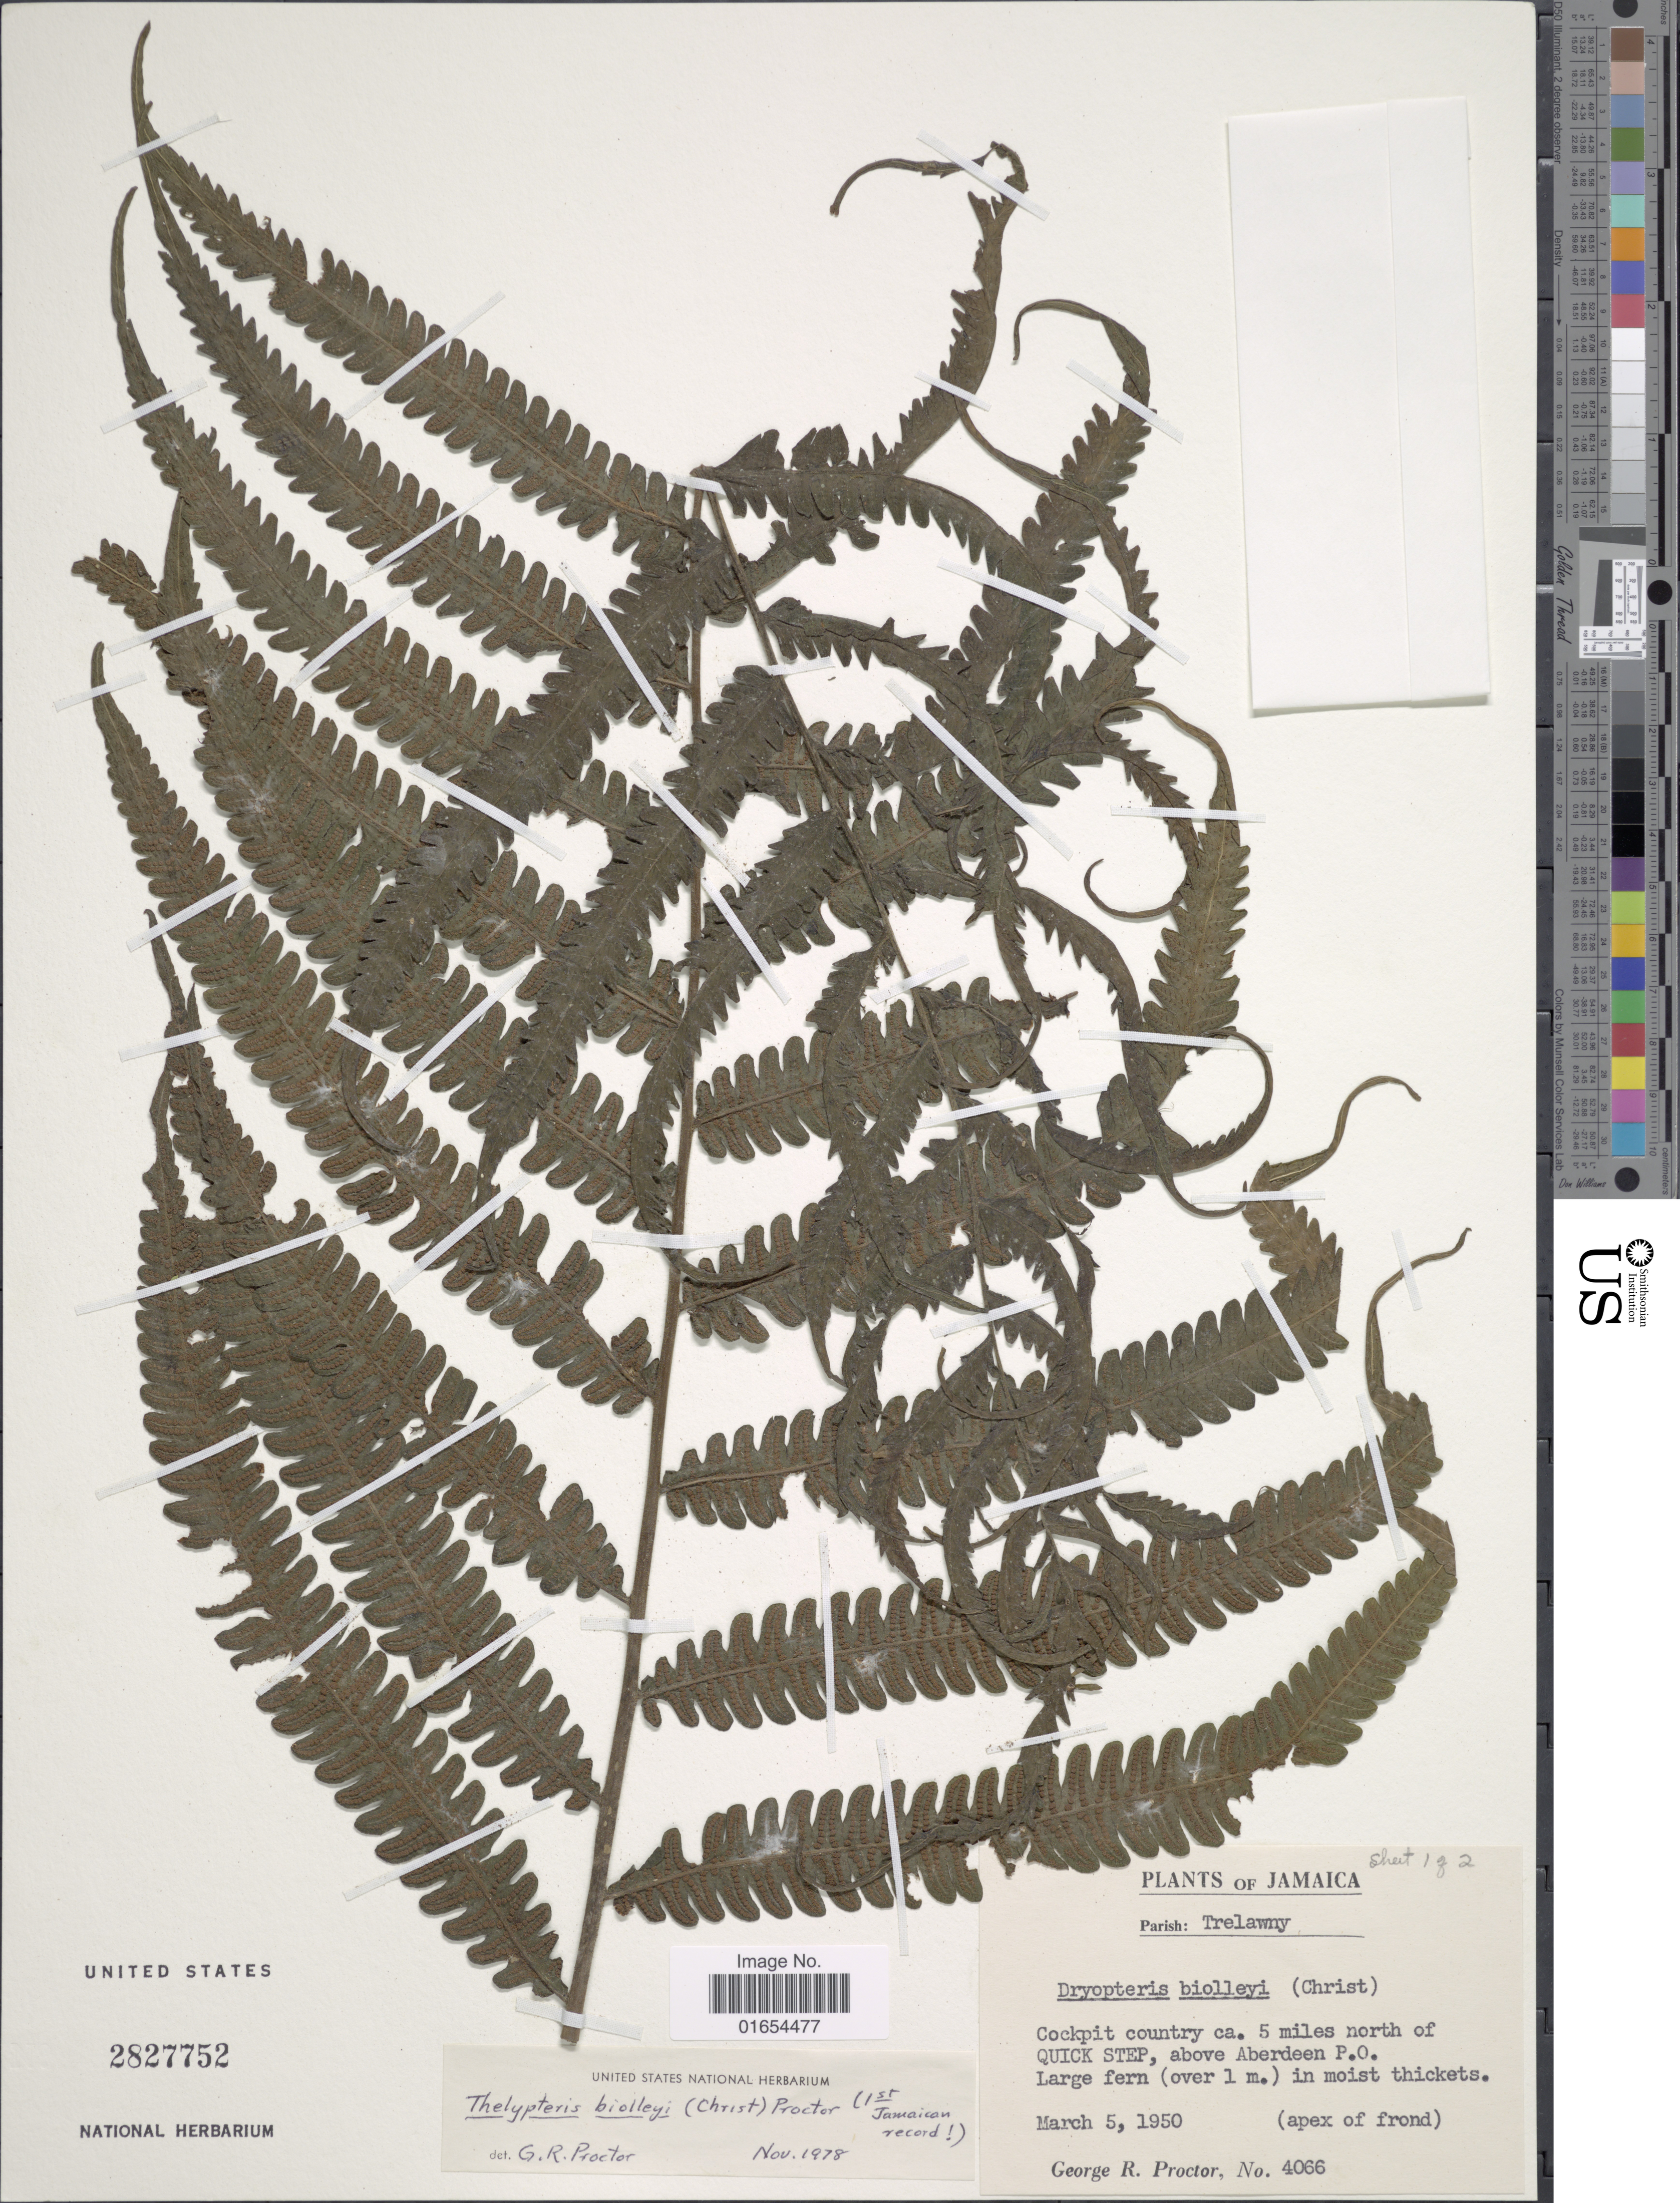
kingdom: Plantae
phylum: Tracheophyta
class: Polypodiopsida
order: Polypodiales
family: Thelypteridaceae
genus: Goniopteris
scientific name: Goniopteris biolleyi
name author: (C. Chr.) Pic. Serm.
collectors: G. R. Proctor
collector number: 4066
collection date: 1950-03-05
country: Jamaica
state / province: Trelawny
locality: Cockpit country ca. 5 miles north of Quick Step, above Aberdeen P.O. Large fern (over 1 m,) in moist thickets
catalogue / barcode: US 2827752